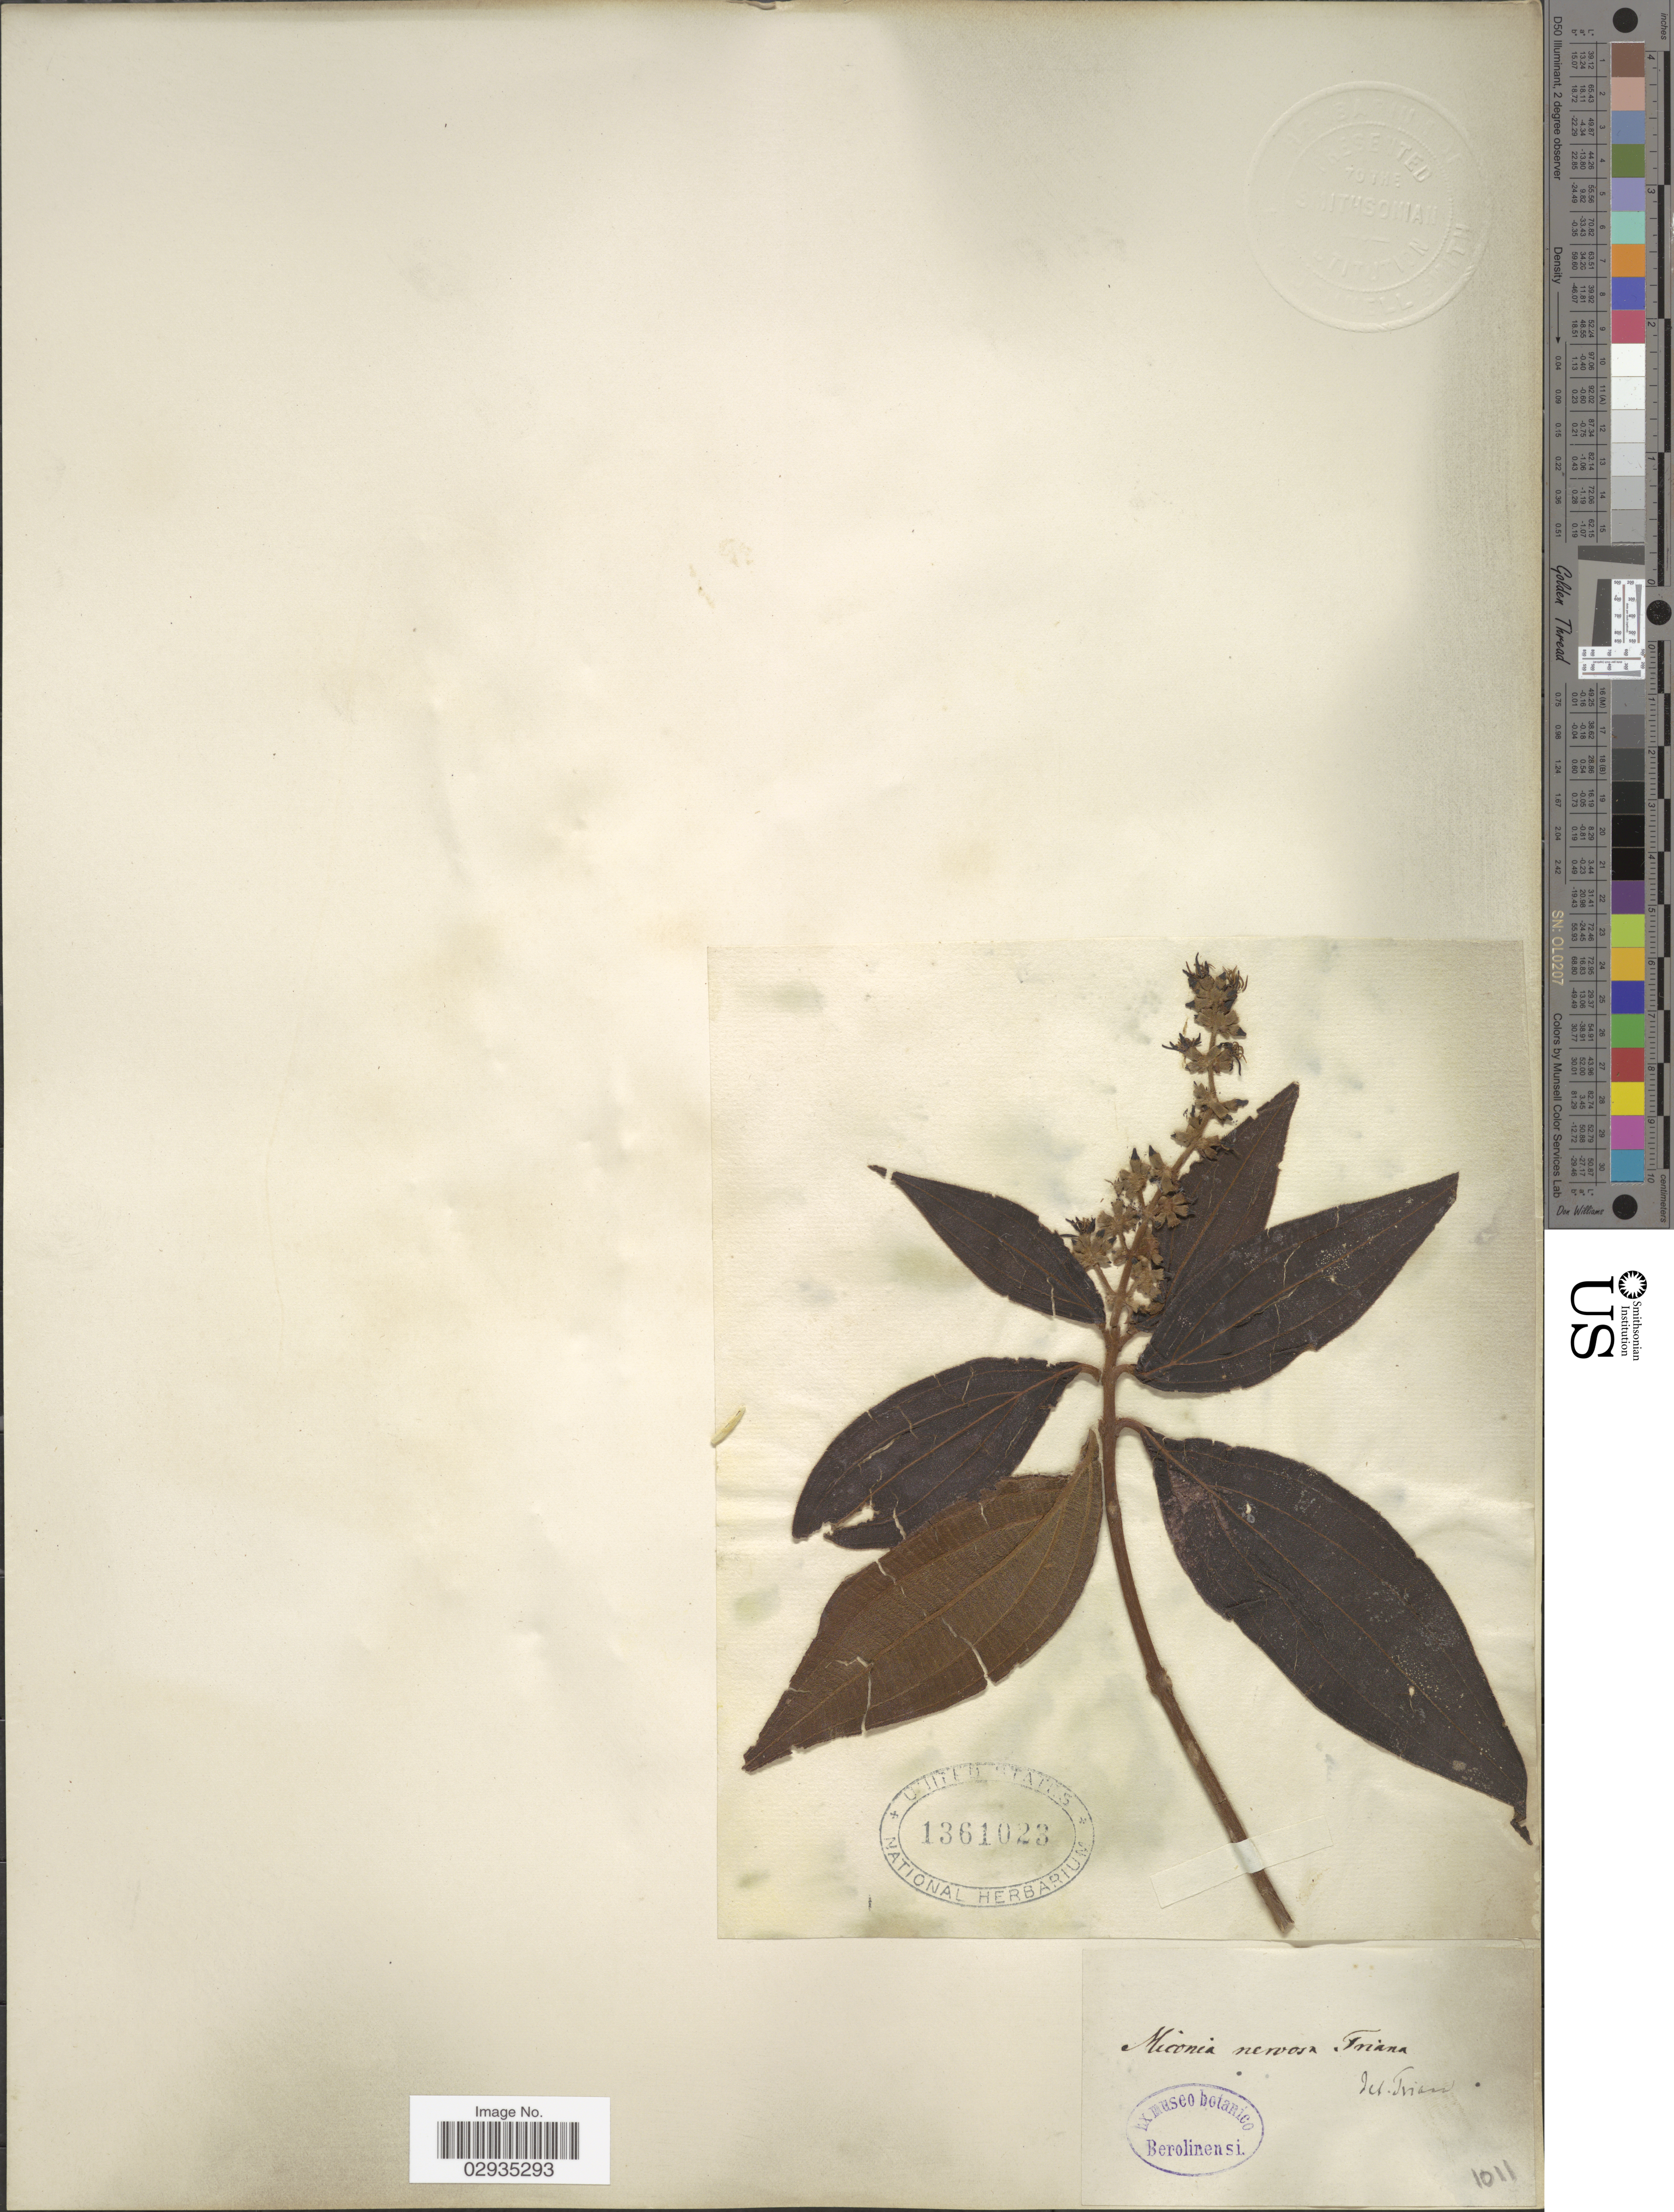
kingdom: Plantae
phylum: Tracheophyta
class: Magnoliopsida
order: Myrtales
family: Melastomataceae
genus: Miconia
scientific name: Miconia nervosa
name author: (Sm.) Triana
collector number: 1011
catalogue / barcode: US 1361023